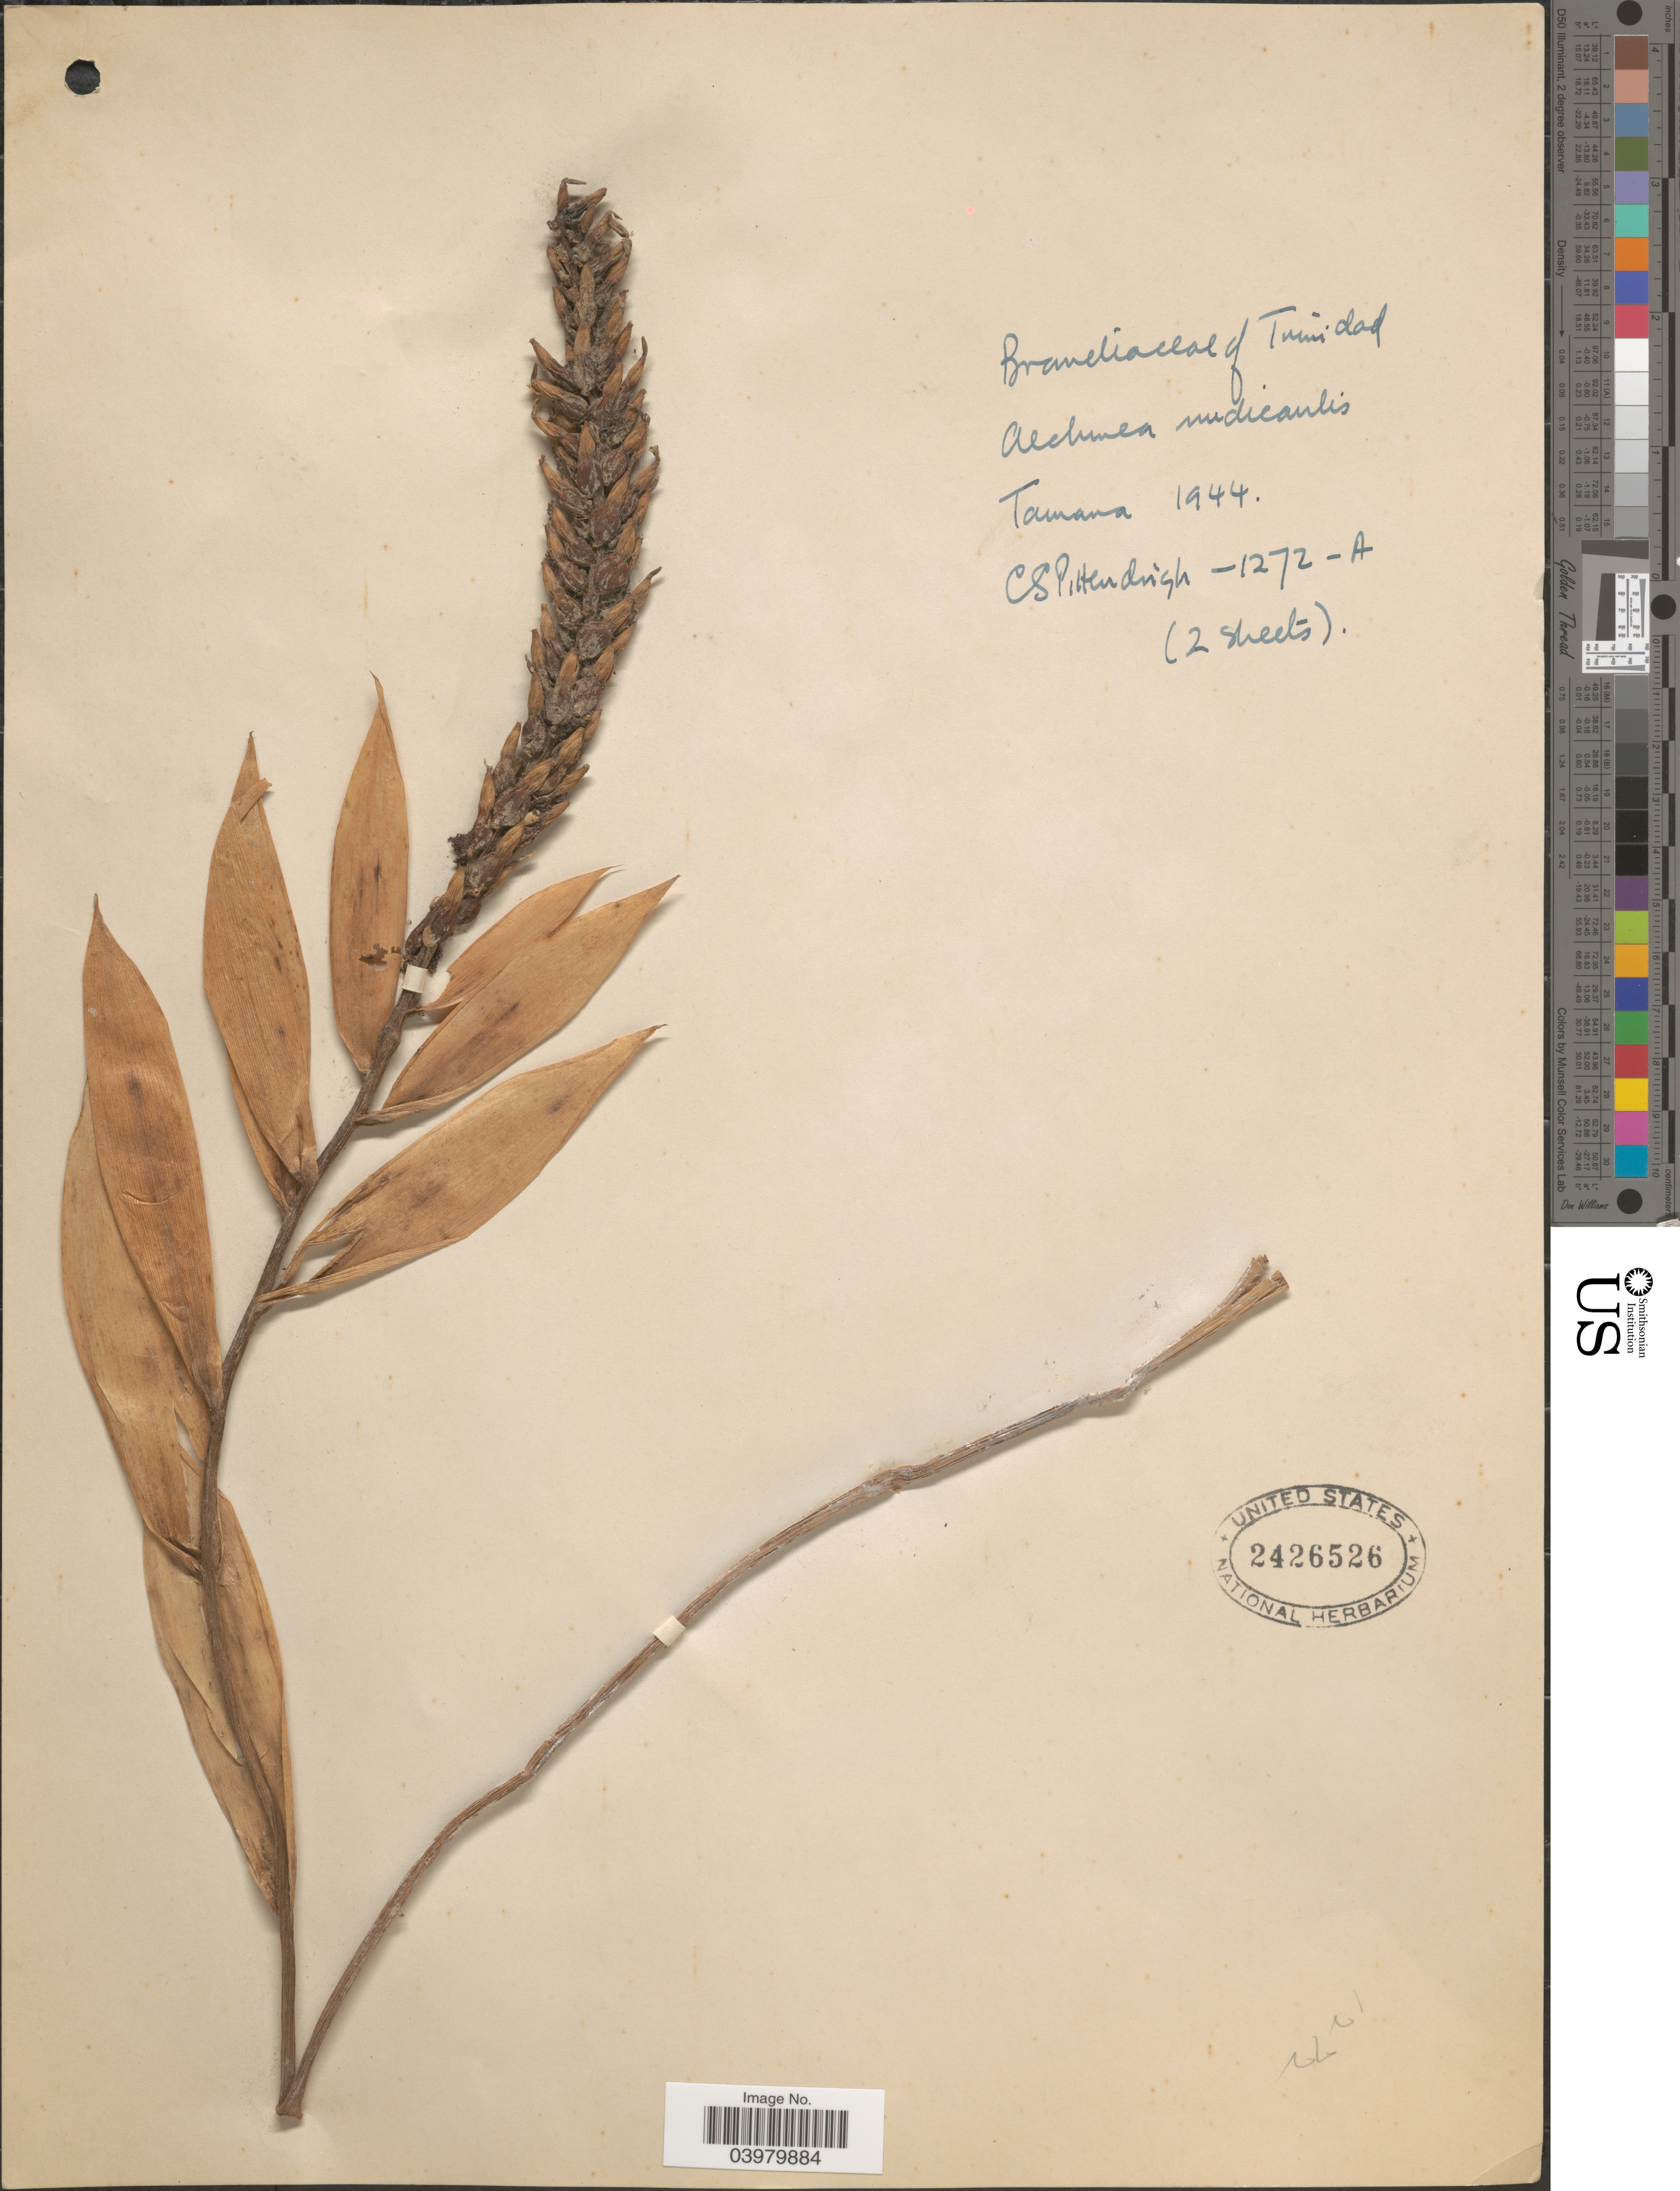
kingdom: Plantae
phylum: Tracheophyta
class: Liliopsida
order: Poales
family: Bromeliaceae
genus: Aechmea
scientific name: Aechmea nudicaulis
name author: (L.) Griseb.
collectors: C. Pittendrigh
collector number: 1272A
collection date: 1944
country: Trinidad and Tobago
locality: Trinidad, Tamana.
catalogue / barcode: US 2426526